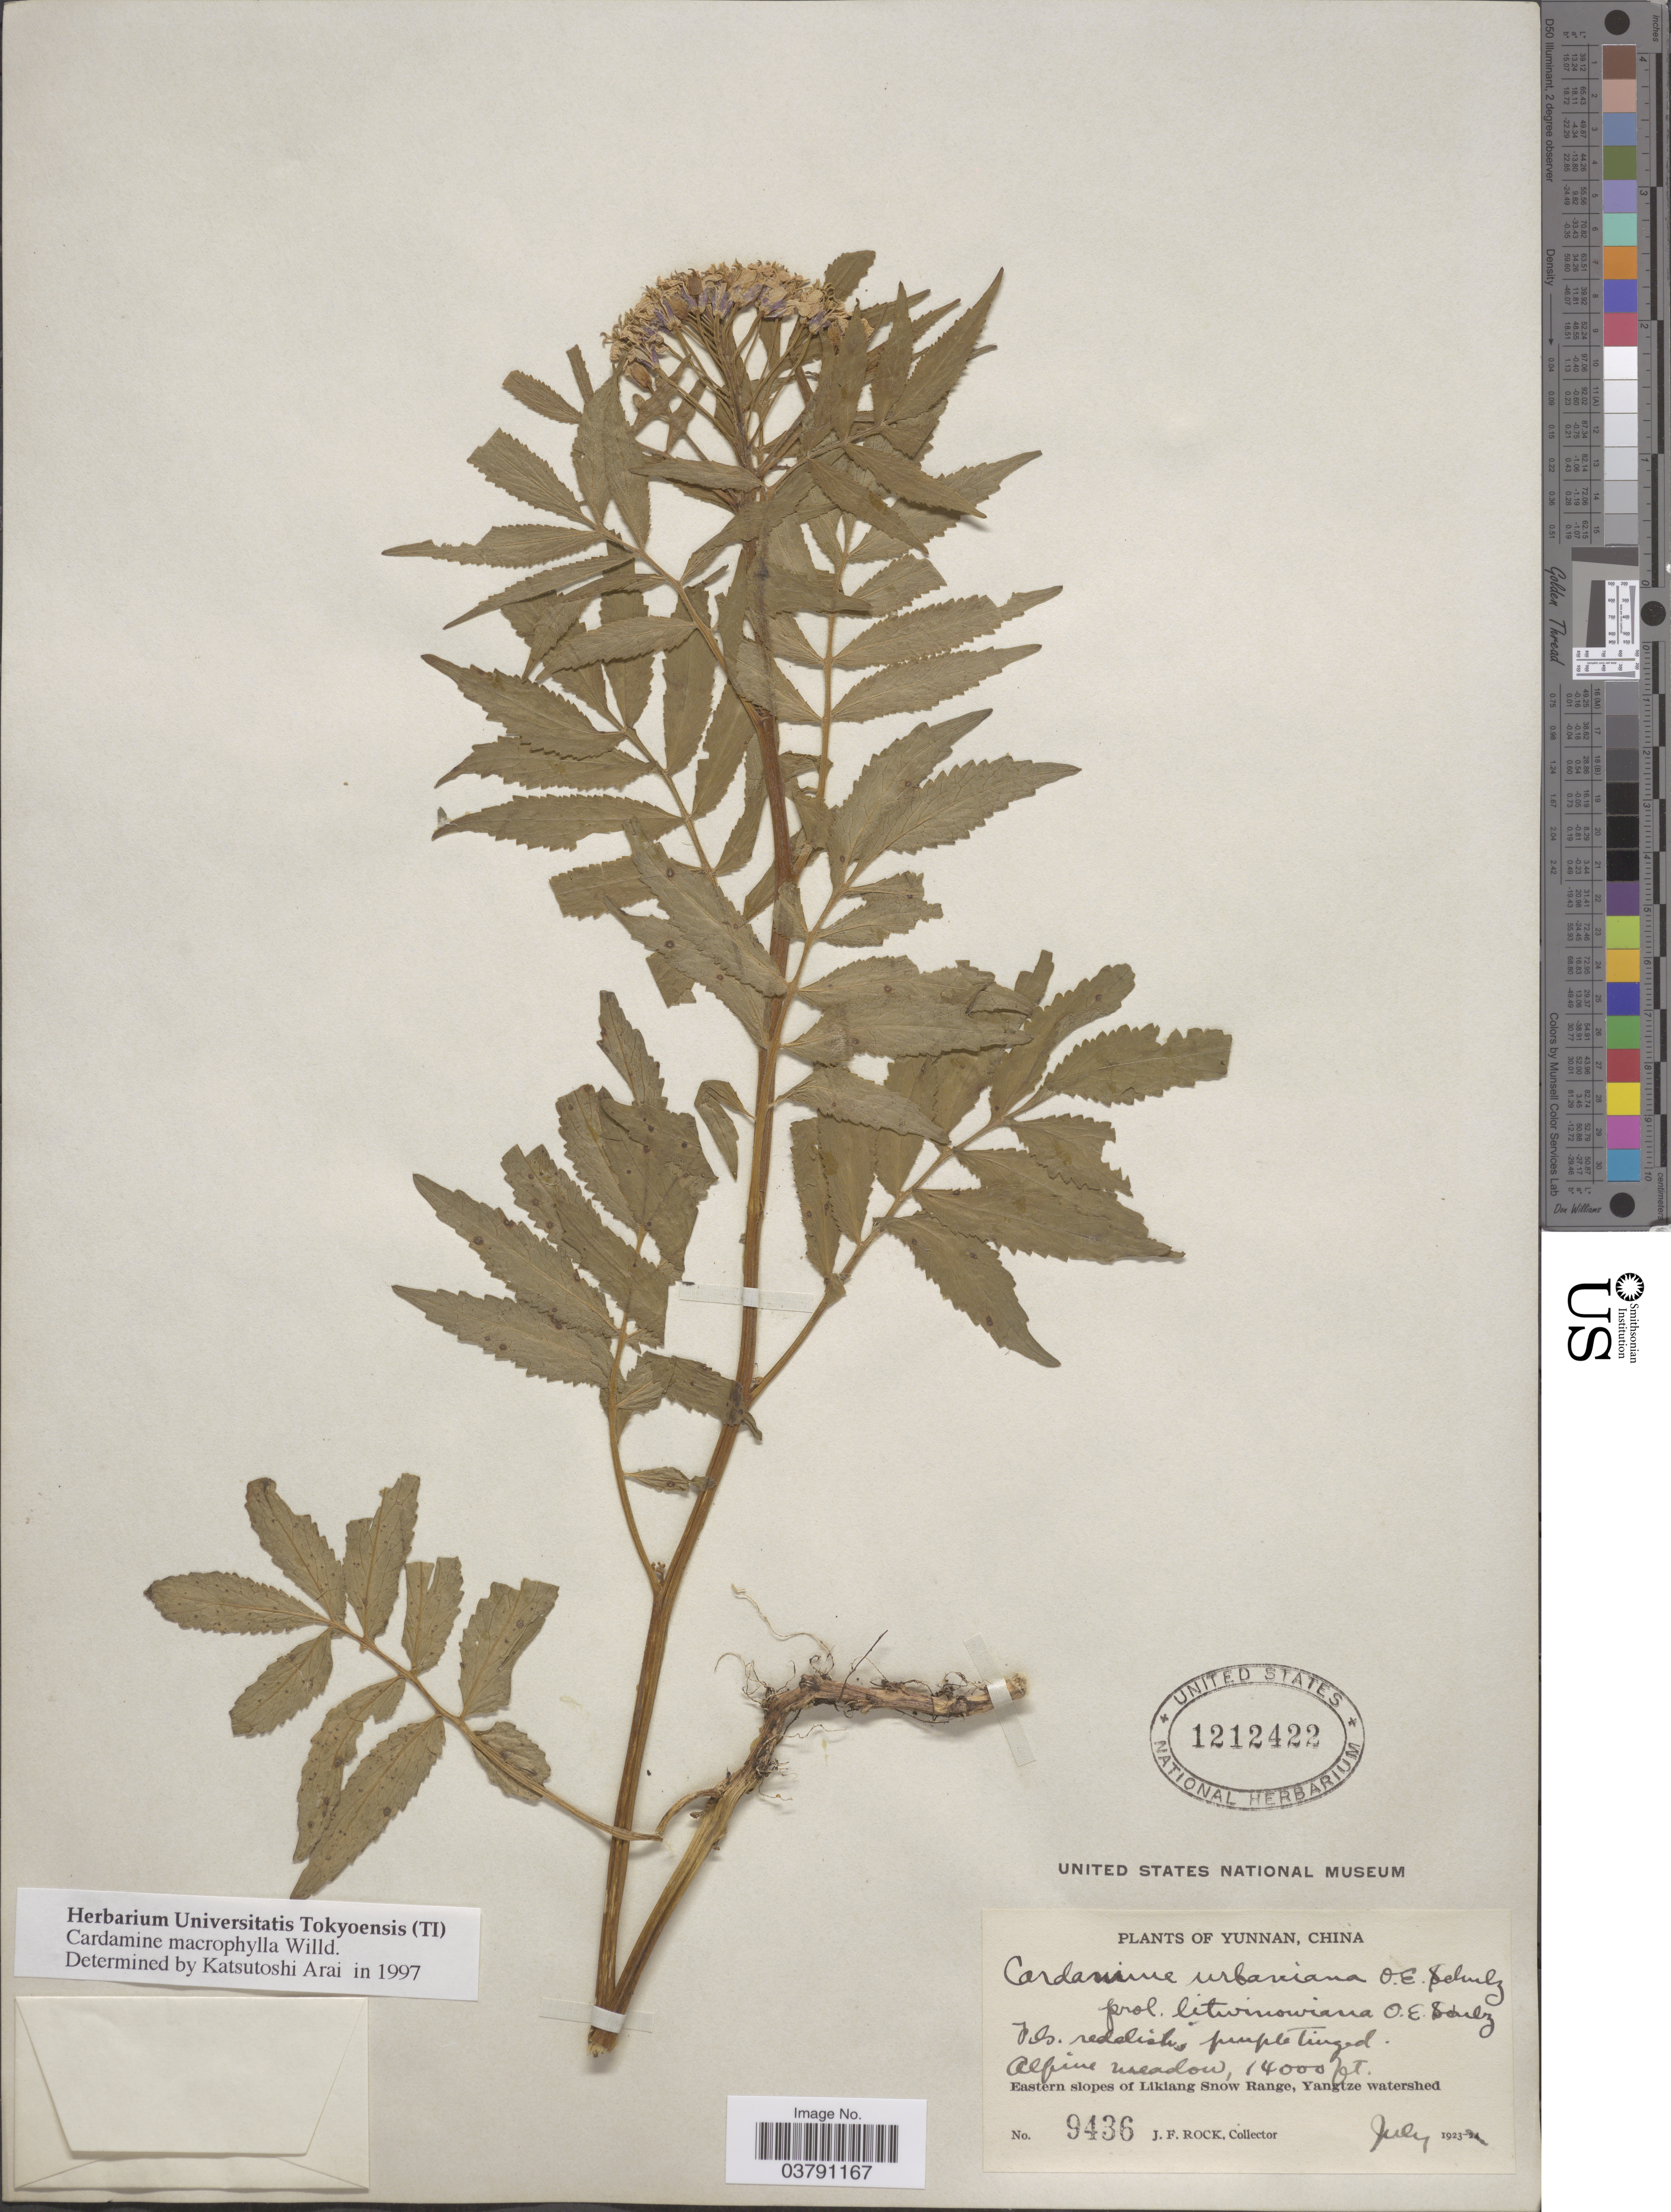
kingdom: Plantae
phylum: Tracheophyta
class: Magnoliopsida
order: Brassicales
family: Brassicaceae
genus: Cardamine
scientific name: Cardamine macrophylla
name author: Willd.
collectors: J. Rock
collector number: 9436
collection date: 1923-07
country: China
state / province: Yunnan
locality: Eastern slopes of Likiang Snow range, Yangtze watershed.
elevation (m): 4267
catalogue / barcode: US 1212422